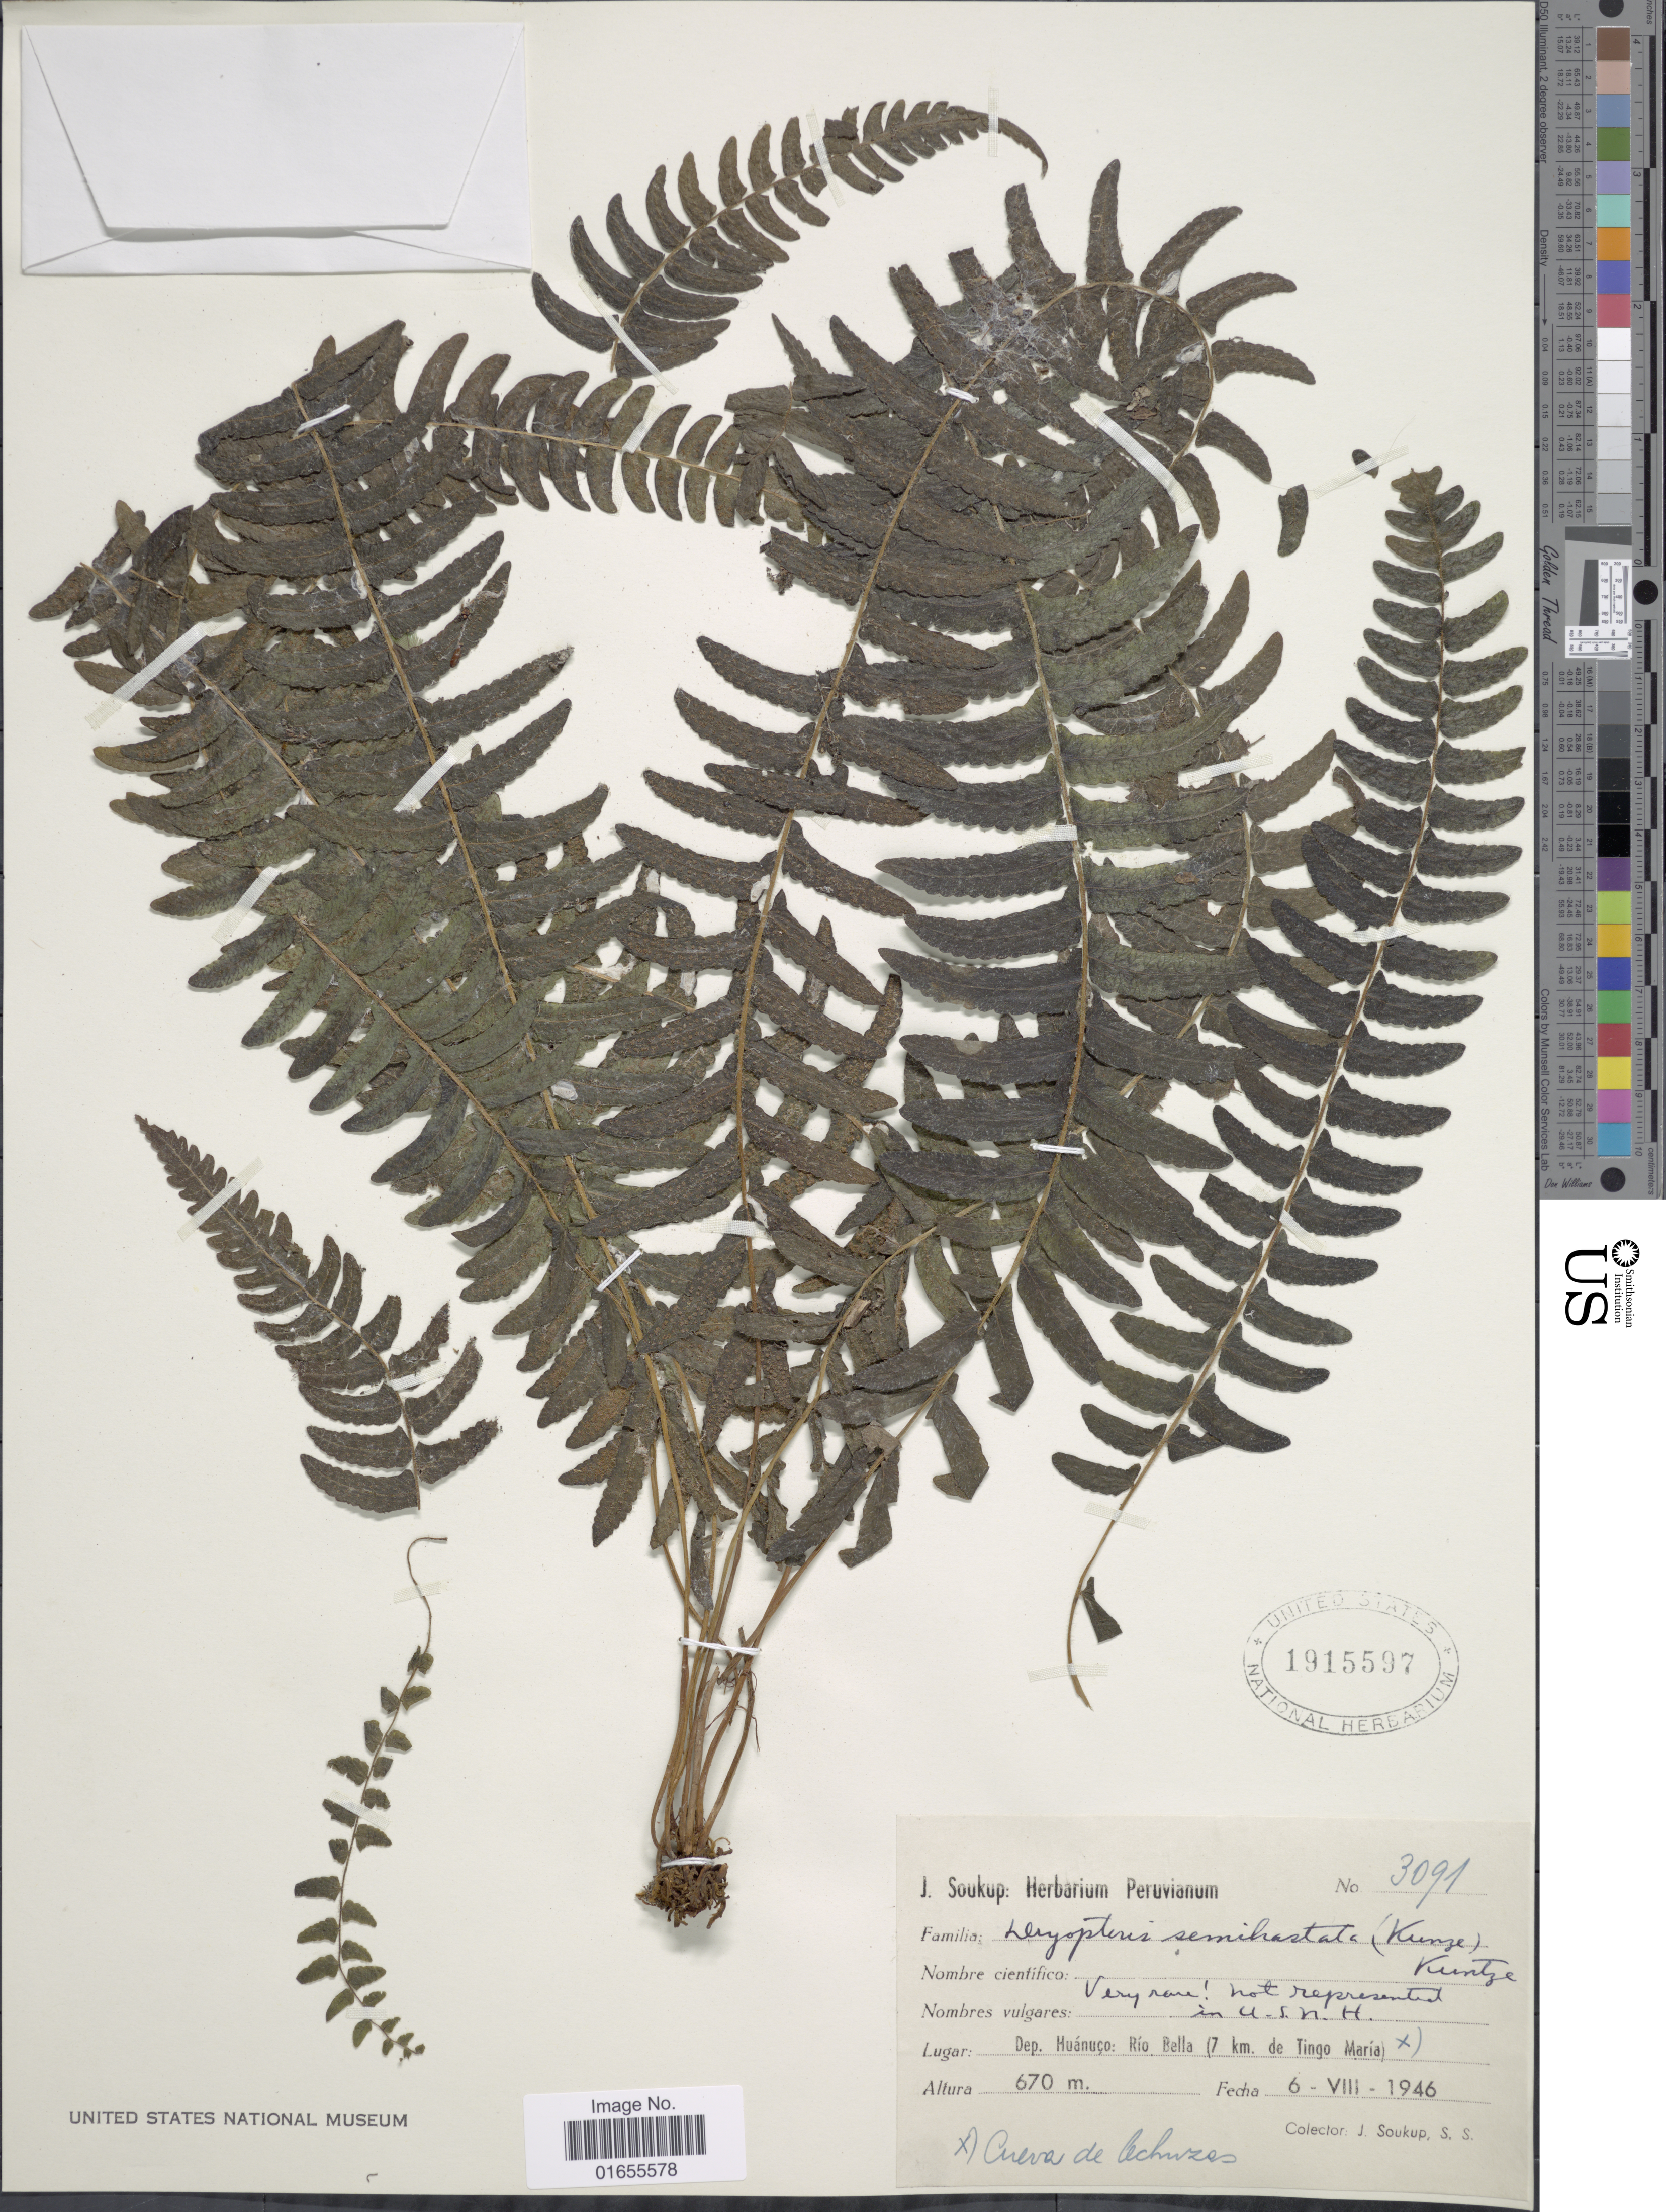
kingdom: Plantae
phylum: Tracheophyta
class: Polypodiopsida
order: Polypodiales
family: Thelypteridaceae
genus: Goniopteris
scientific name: Goniopteris semihastata (Kuntze) comb. nov., ined 2015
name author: (Kuntze)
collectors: J. Soukup & S. Soukup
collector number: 3091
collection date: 1946-08-06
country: Peru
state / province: Huánuco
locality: Rio Bella ( 7 km. de Tingo Maria)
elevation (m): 670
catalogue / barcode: US 1915597